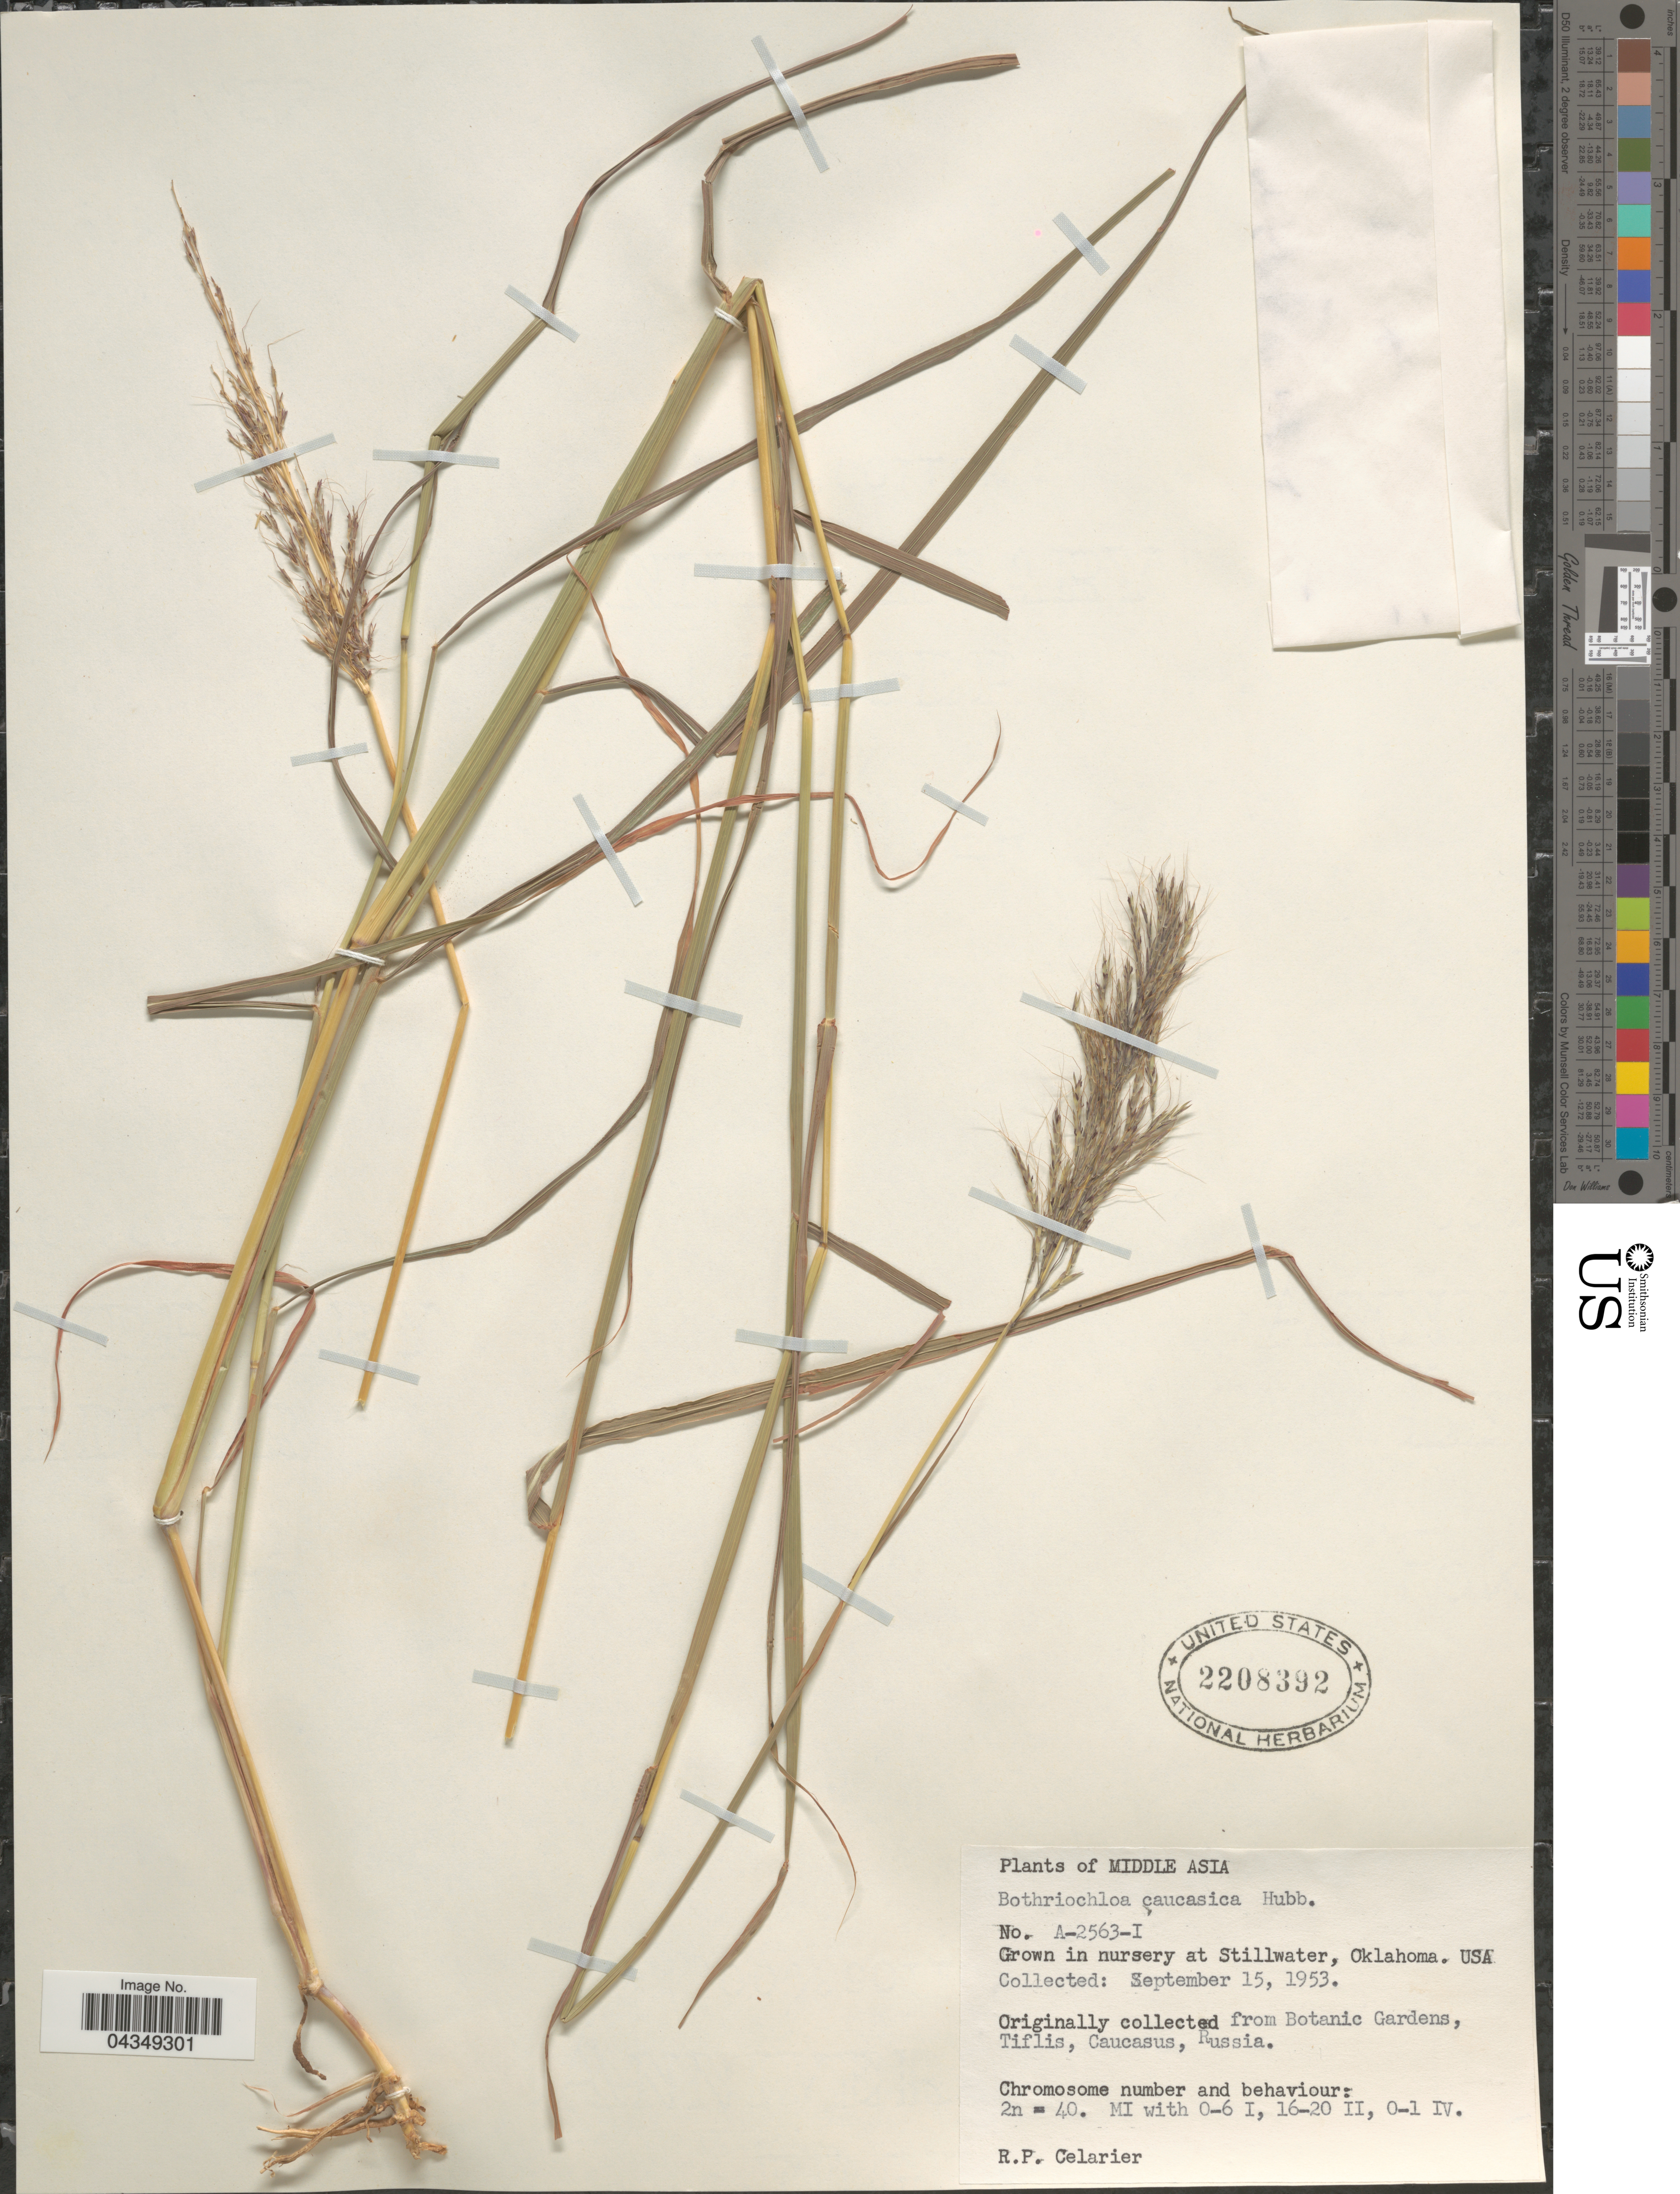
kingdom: Plantae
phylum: Tracheophyta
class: Liliopsida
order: Poales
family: Poaceae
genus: Bothriochloa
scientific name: Bothriochloa caucasica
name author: (Trin.) C. E. Hubb.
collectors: R. Celarier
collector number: A-2563-I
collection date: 1953-09-15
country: United States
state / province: Oklahoma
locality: Grown in nursery at Stillwater.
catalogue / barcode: US 2208392